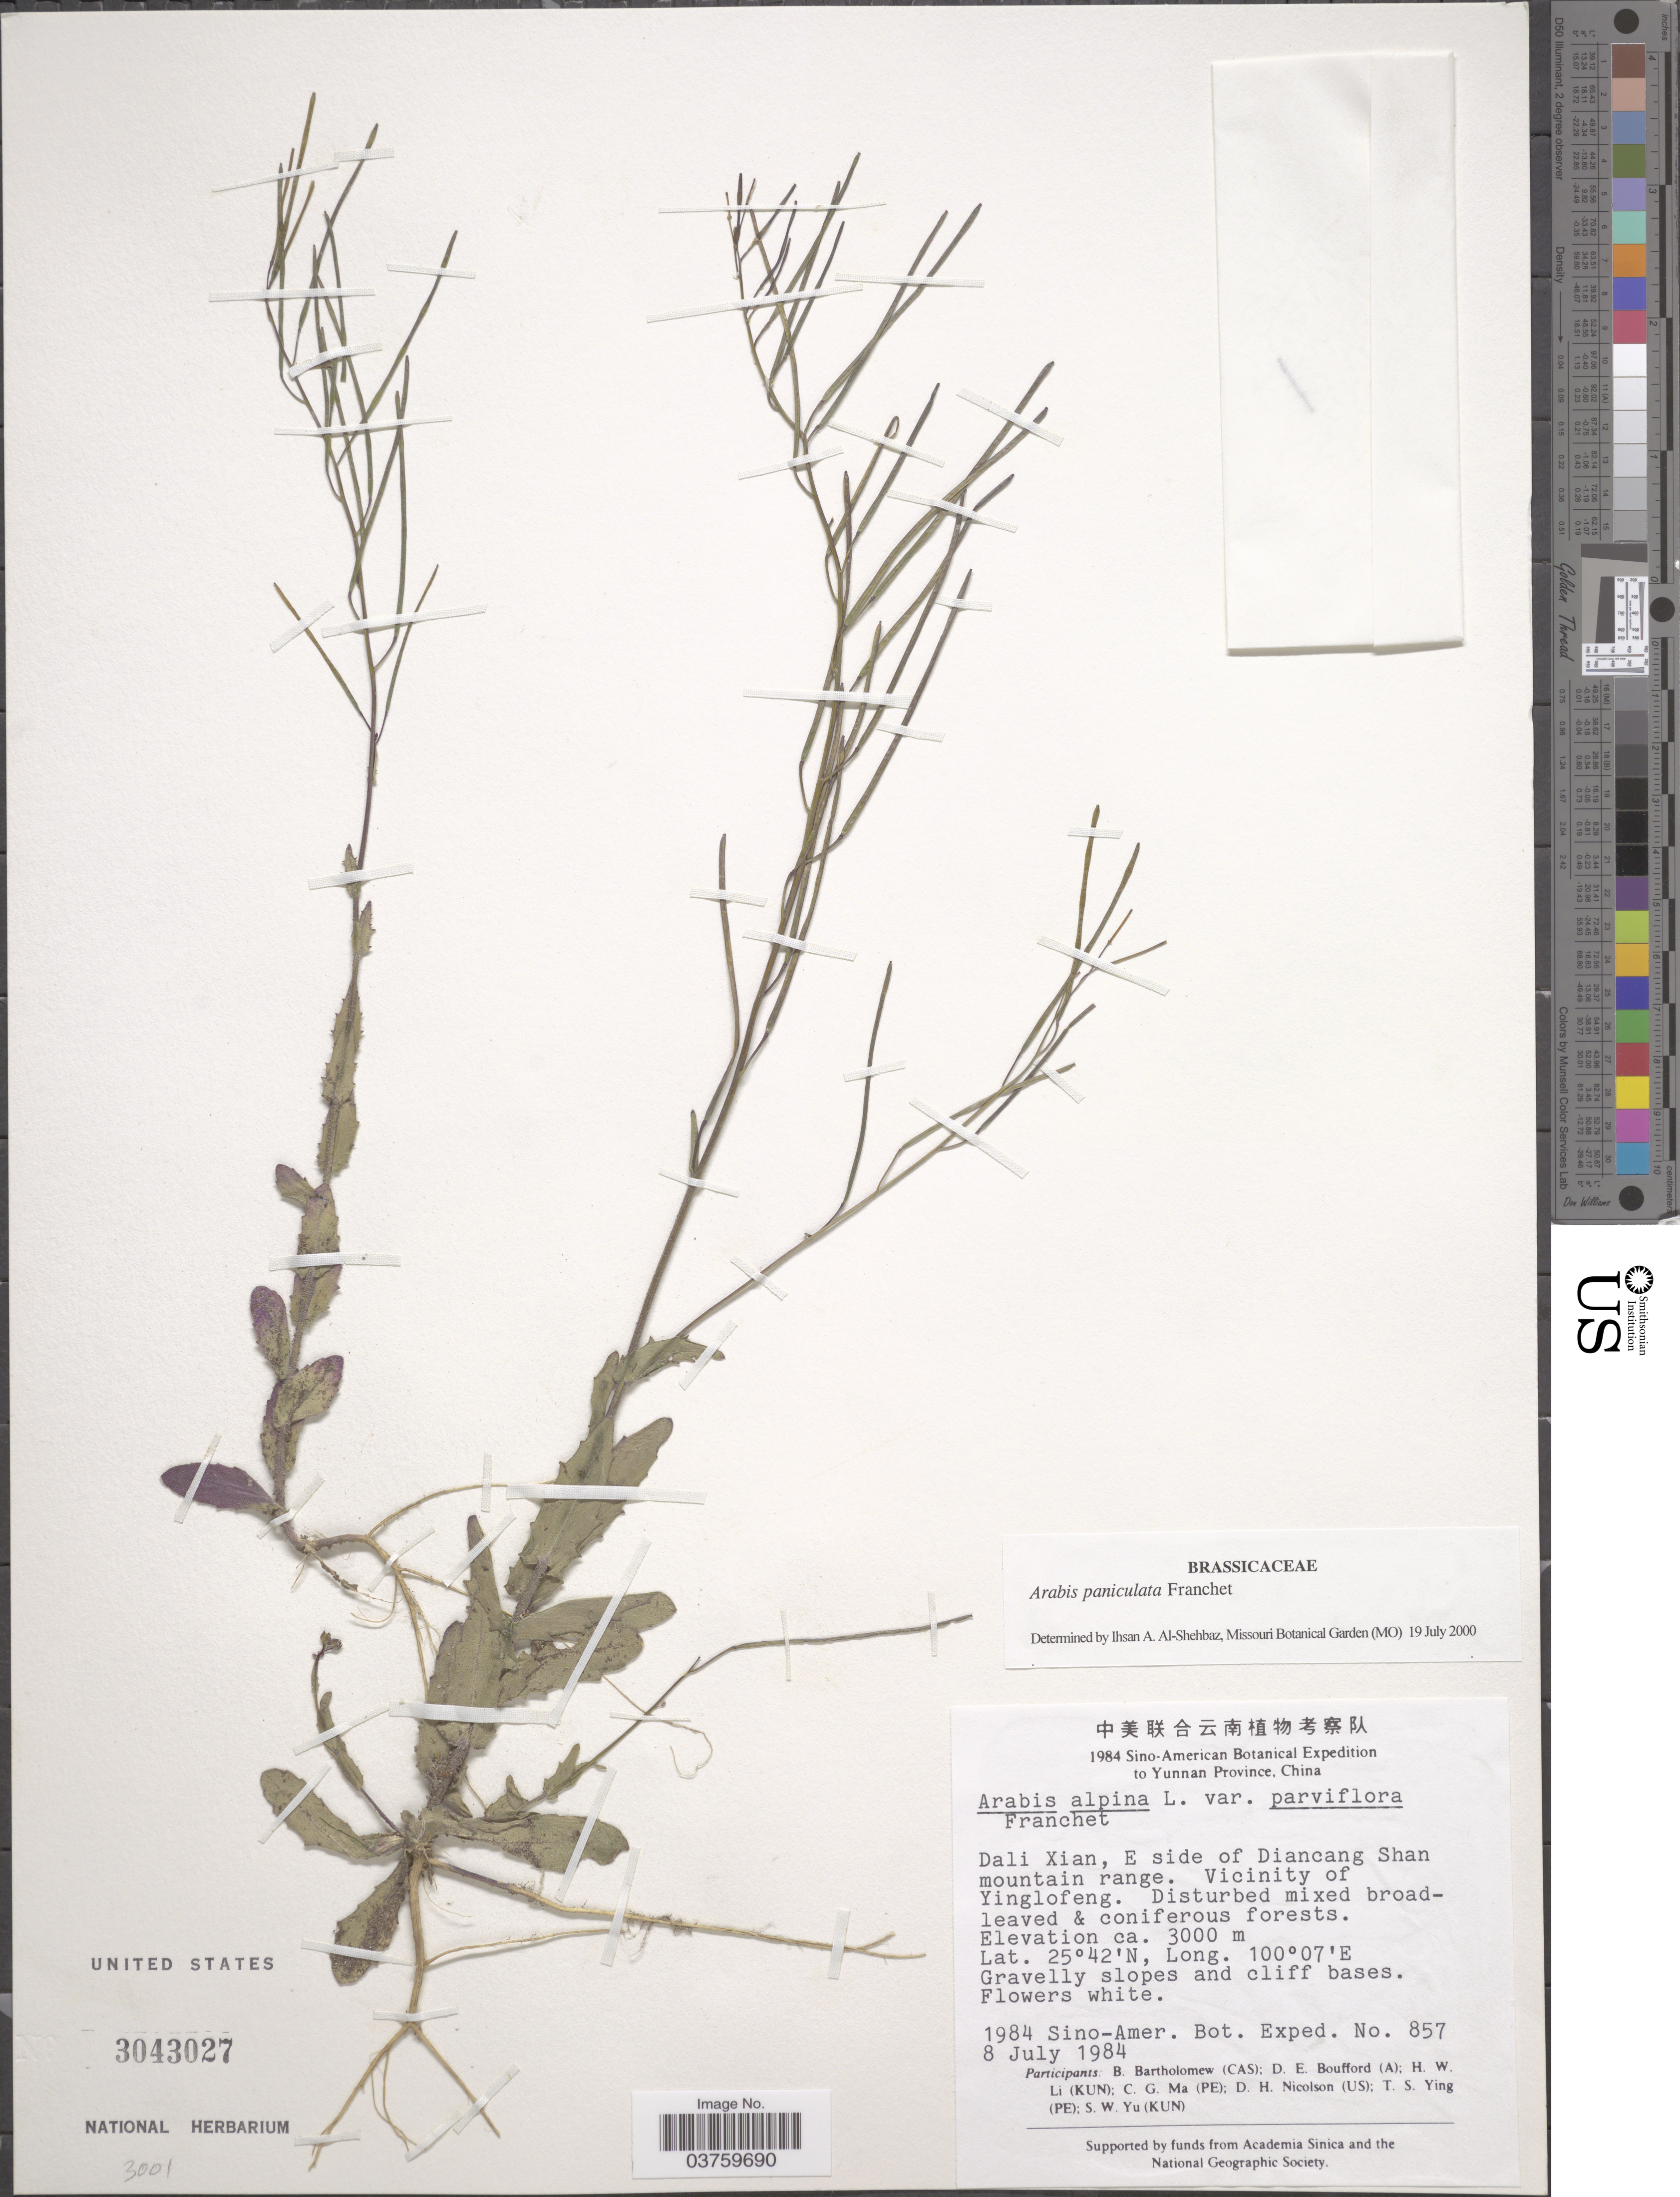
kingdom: Plantae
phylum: Tracheophyta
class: Magnoliopsida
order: Brassicales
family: Brassicaceae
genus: Arabis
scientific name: Arabis paniculata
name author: Franch.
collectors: B. Bartholomew, D. E. Boufford, H. W. Li, C. Ma & et al.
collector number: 857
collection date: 1984-07-08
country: China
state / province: Yunnan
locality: Dali Xian, E side of Diancang Shan mountain range. Vicinity of Yinglofeng.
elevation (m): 3000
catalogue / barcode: US 3043027